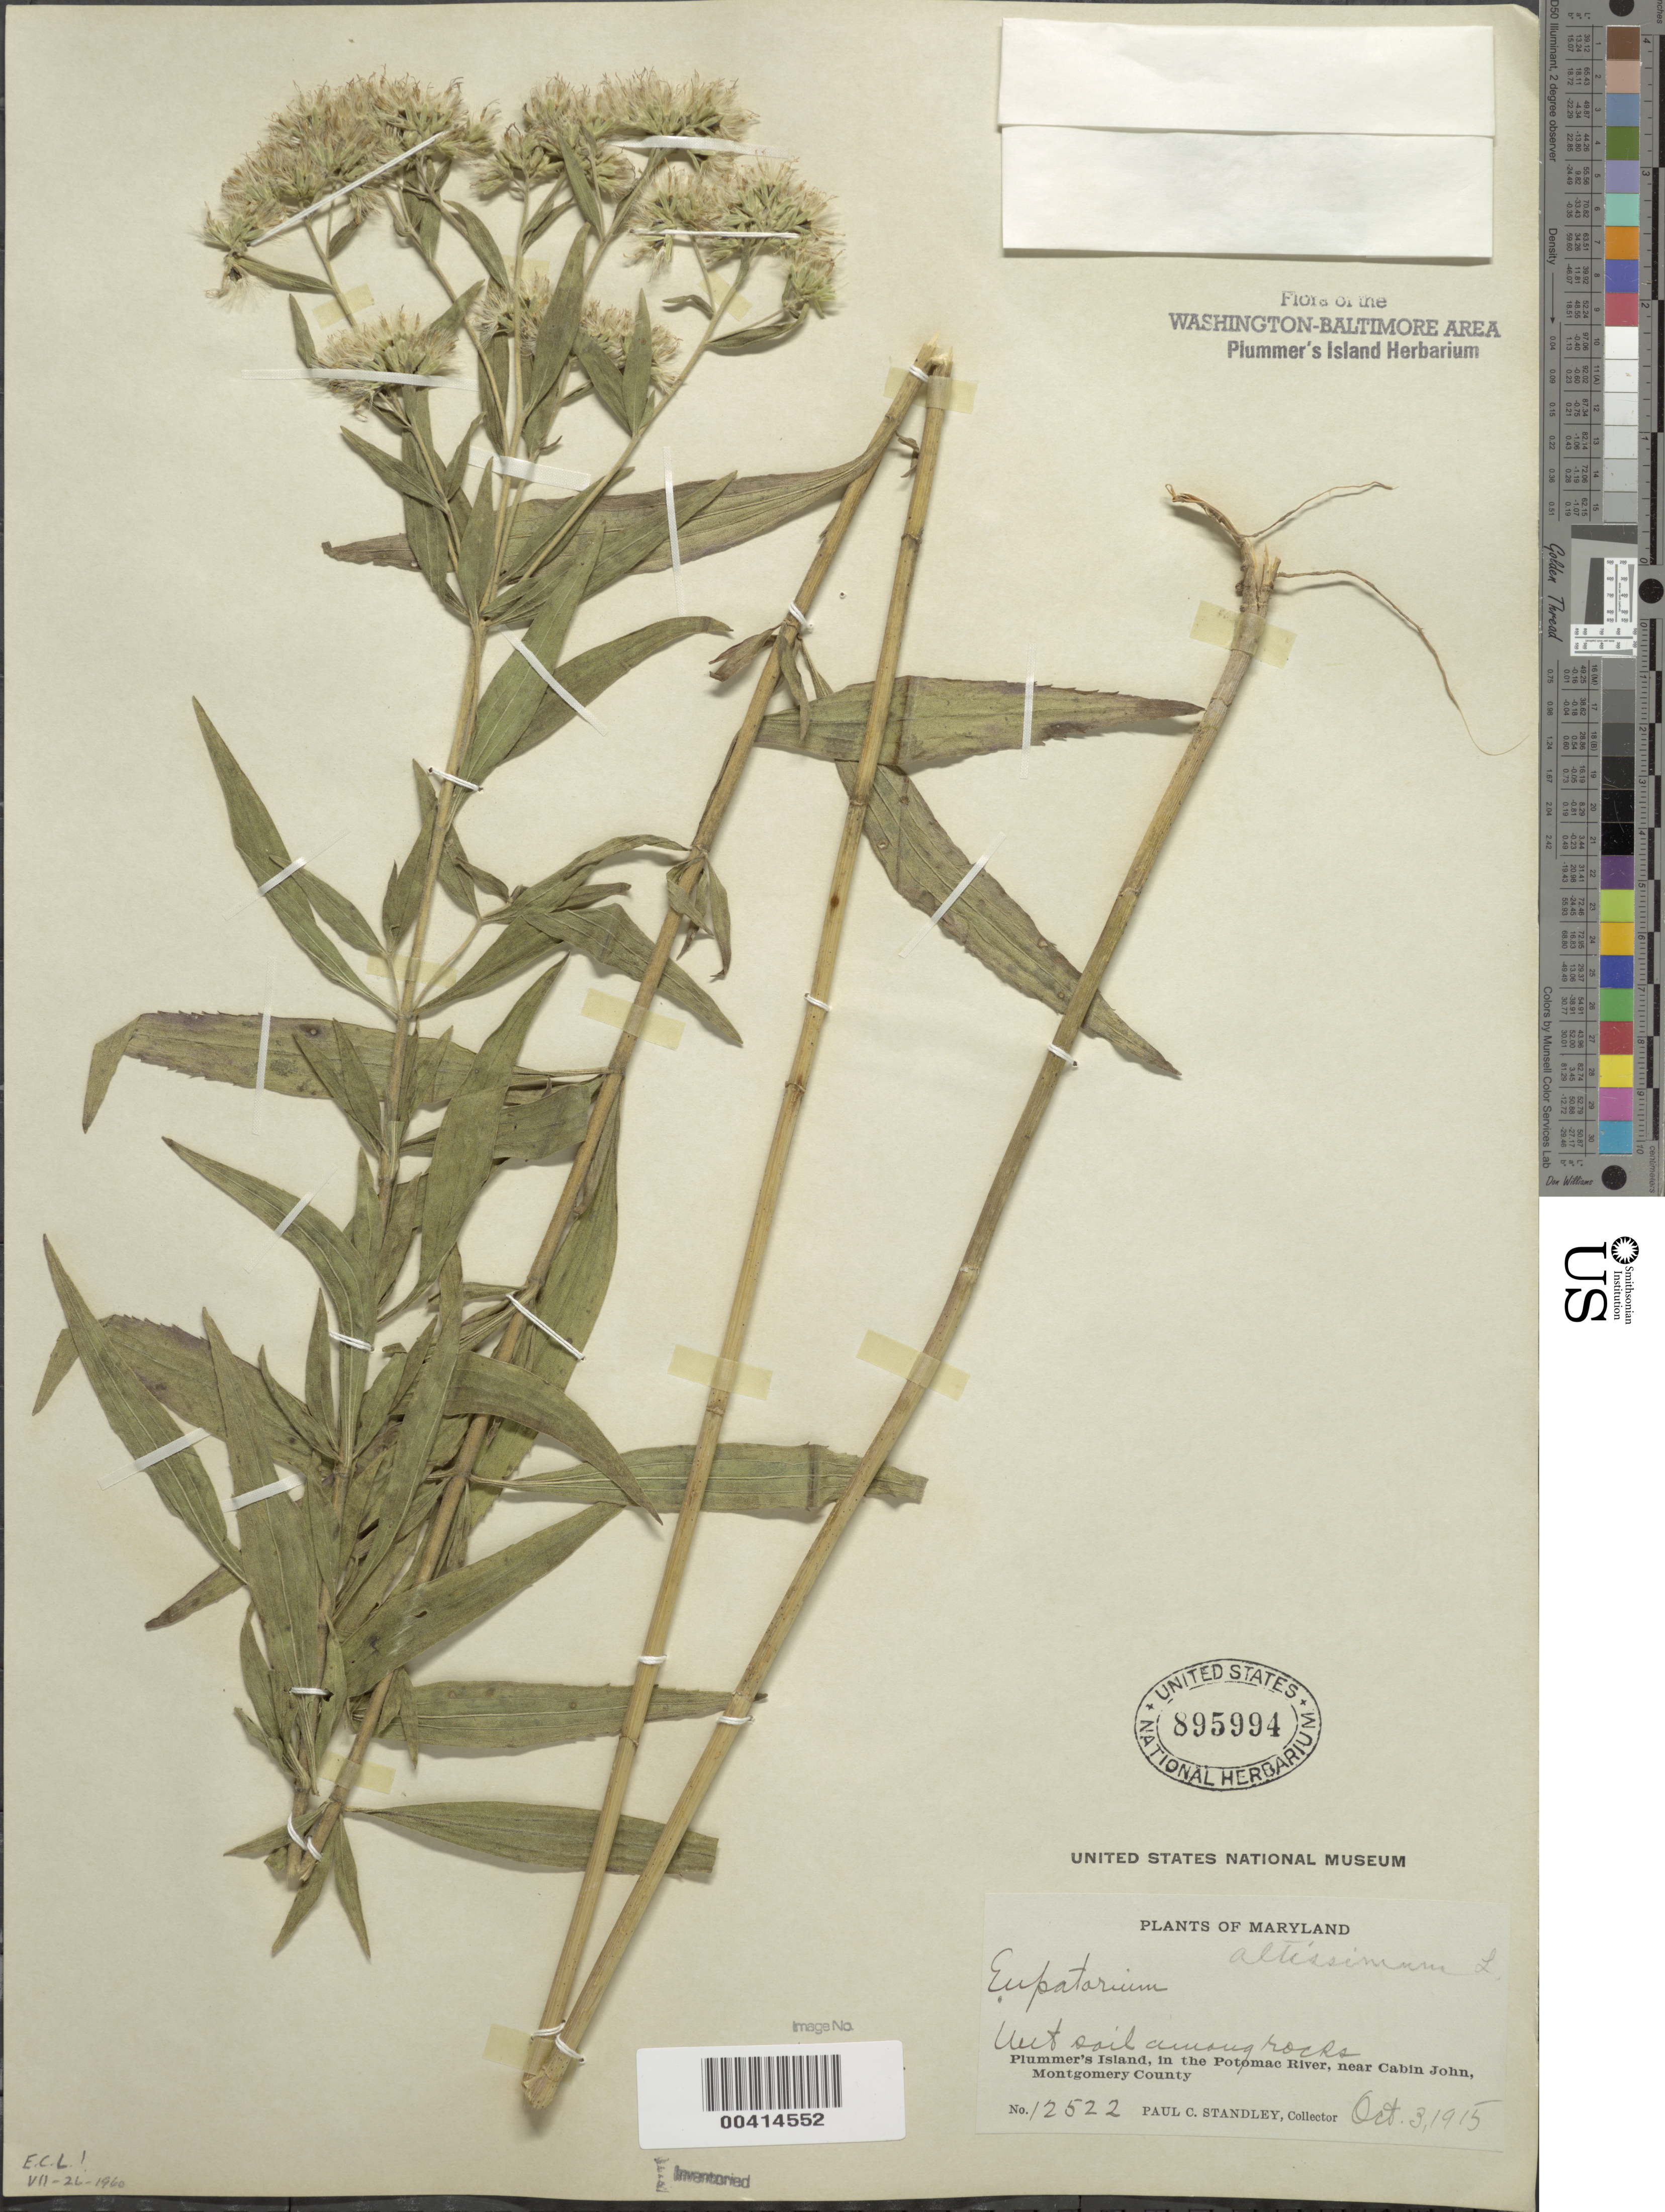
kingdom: Plantae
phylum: Tracheophyta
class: Magnoliopsida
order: Asterales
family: Asteraceae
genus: Eupatorium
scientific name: Eupatorium altissimum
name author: L.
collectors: P. C. Standley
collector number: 12522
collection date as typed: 03 Oct 1915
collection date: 1915-10-03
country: United States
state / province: Maryland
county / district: Montgomery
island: Plummers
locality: Plummer's Island C. & O. Canal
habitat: Wet soil among rocks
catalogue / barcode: US 895994